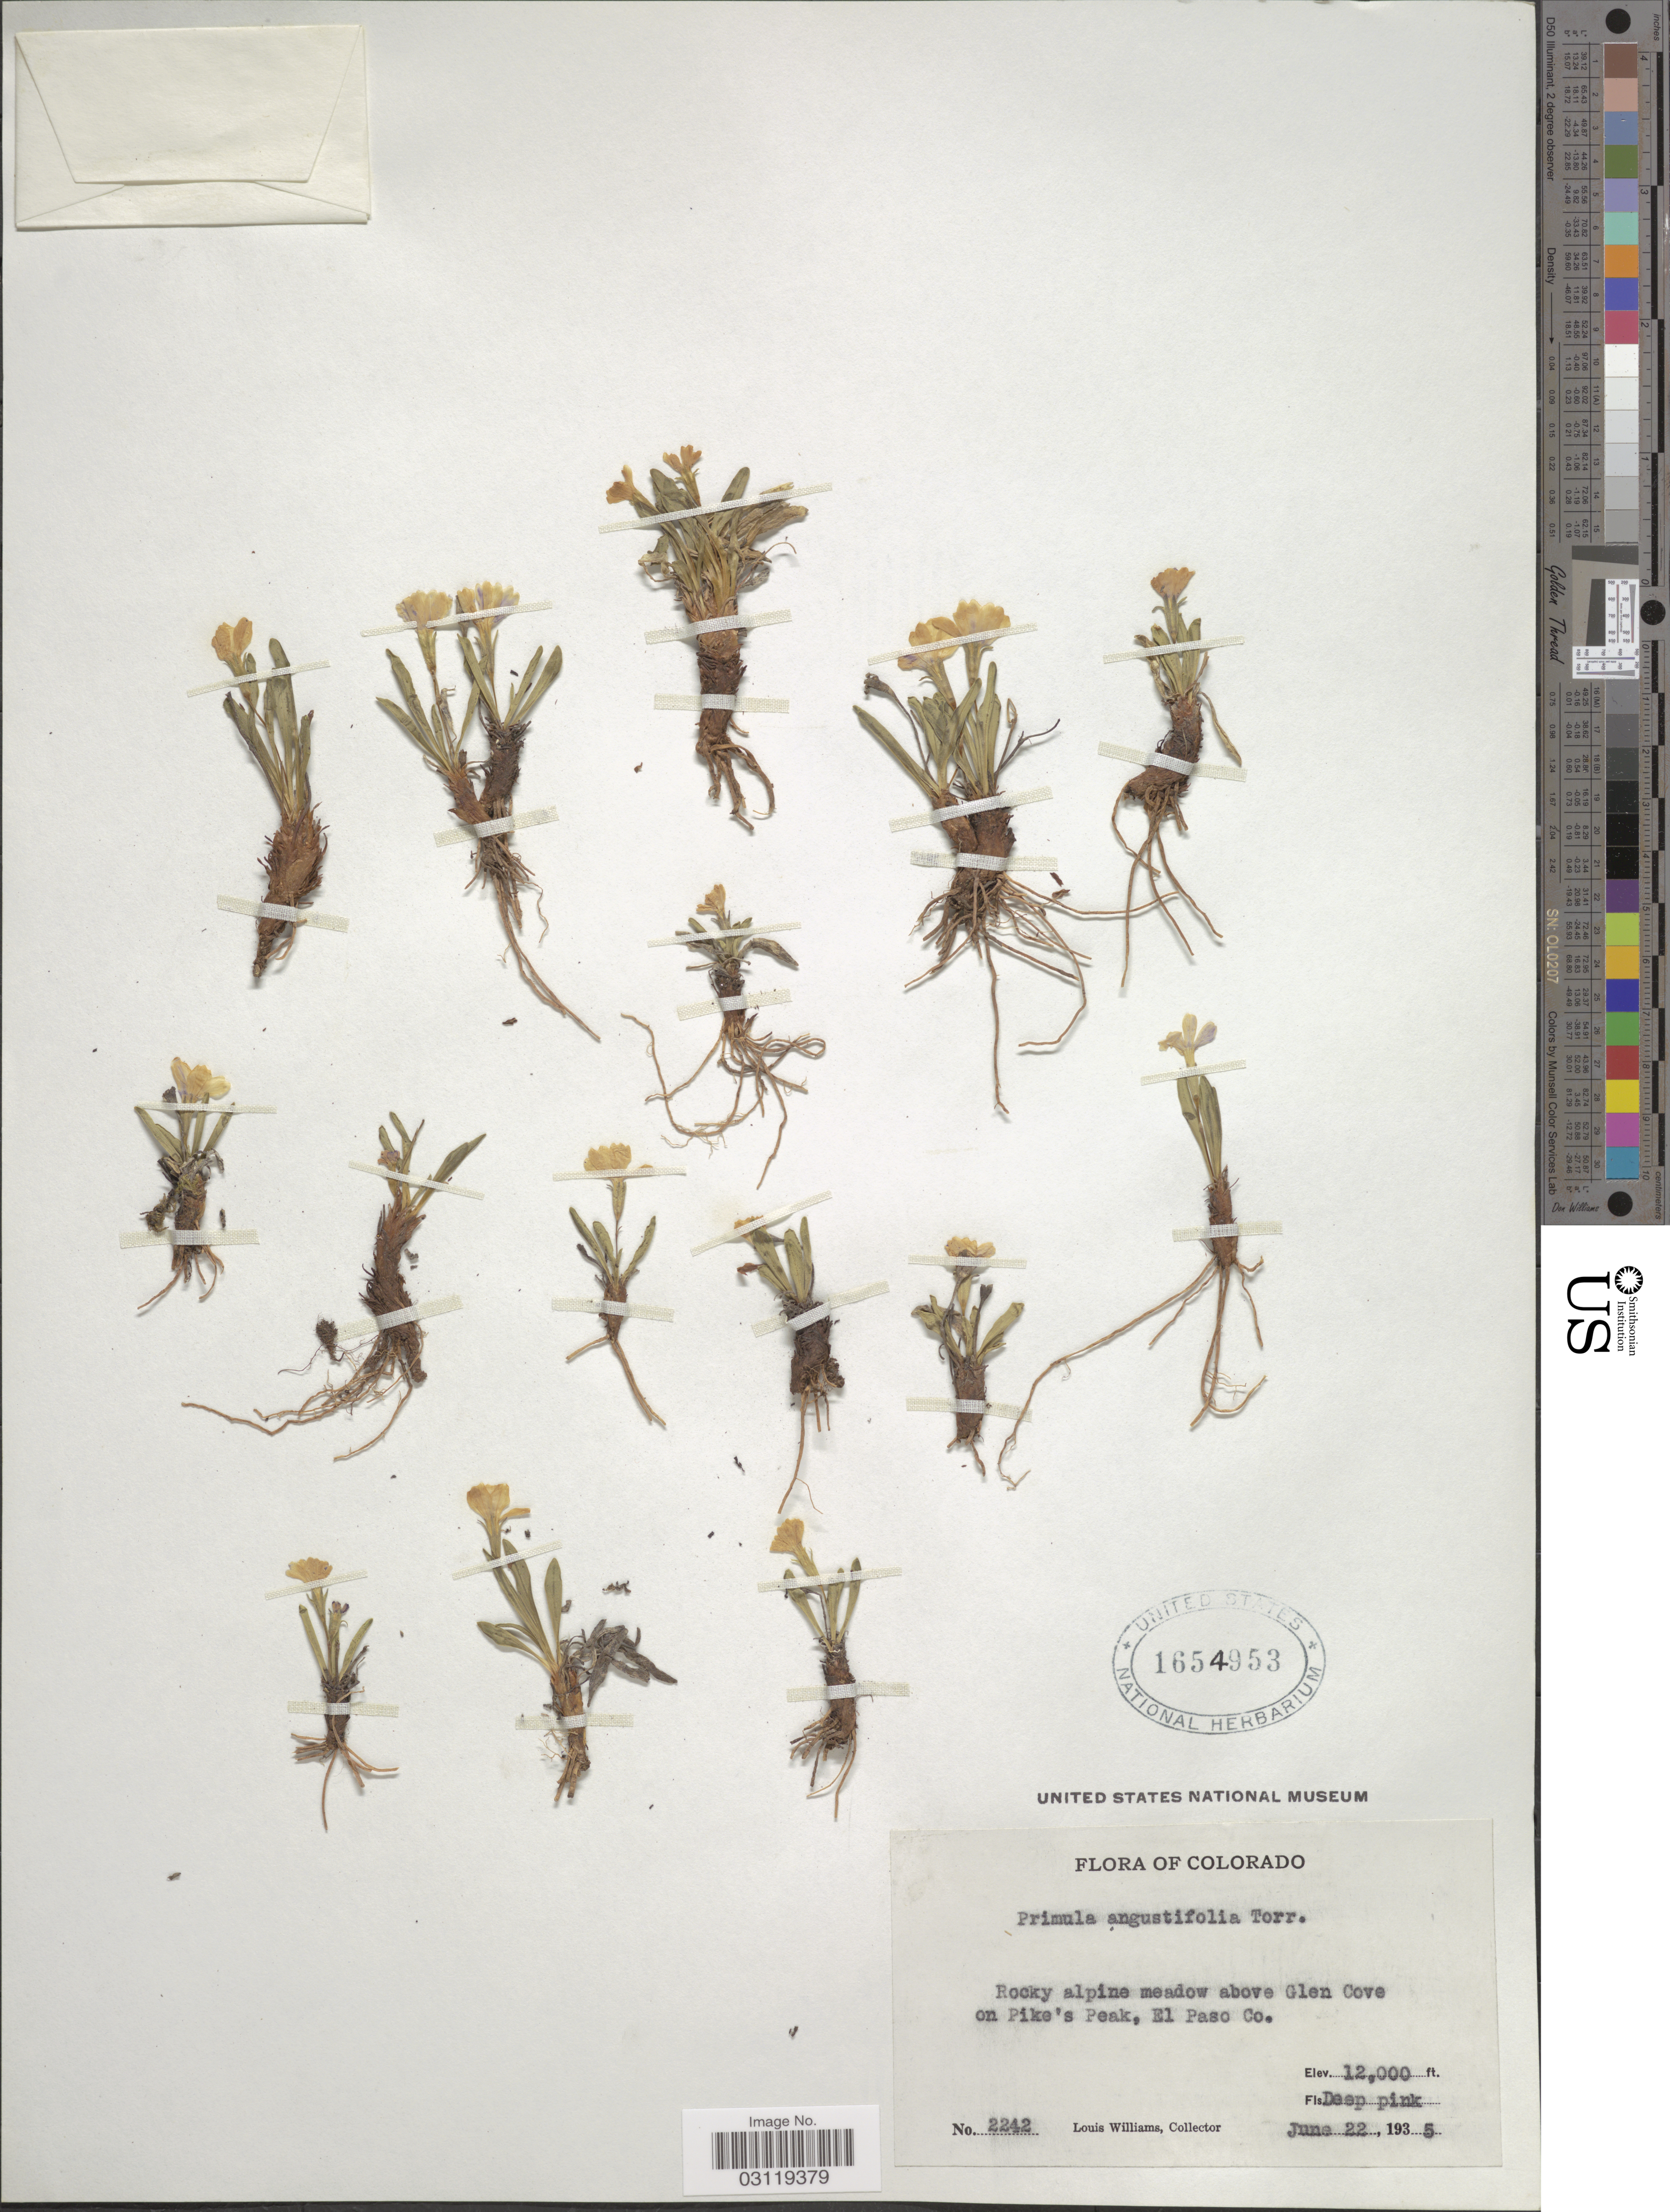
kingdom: Plantae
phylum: Tracheophyta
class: Magnoliopsida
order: Ericales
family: Primulaceae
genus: Primula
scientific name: Primula angustifolia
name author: Torr.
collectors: L. G. Williams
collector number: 2242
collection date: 1935-06-22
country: United States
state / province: Colorado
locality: Above Glen Cove on Pike's Peak, El Paso Co.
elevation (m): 3658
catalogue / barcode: US 1654953